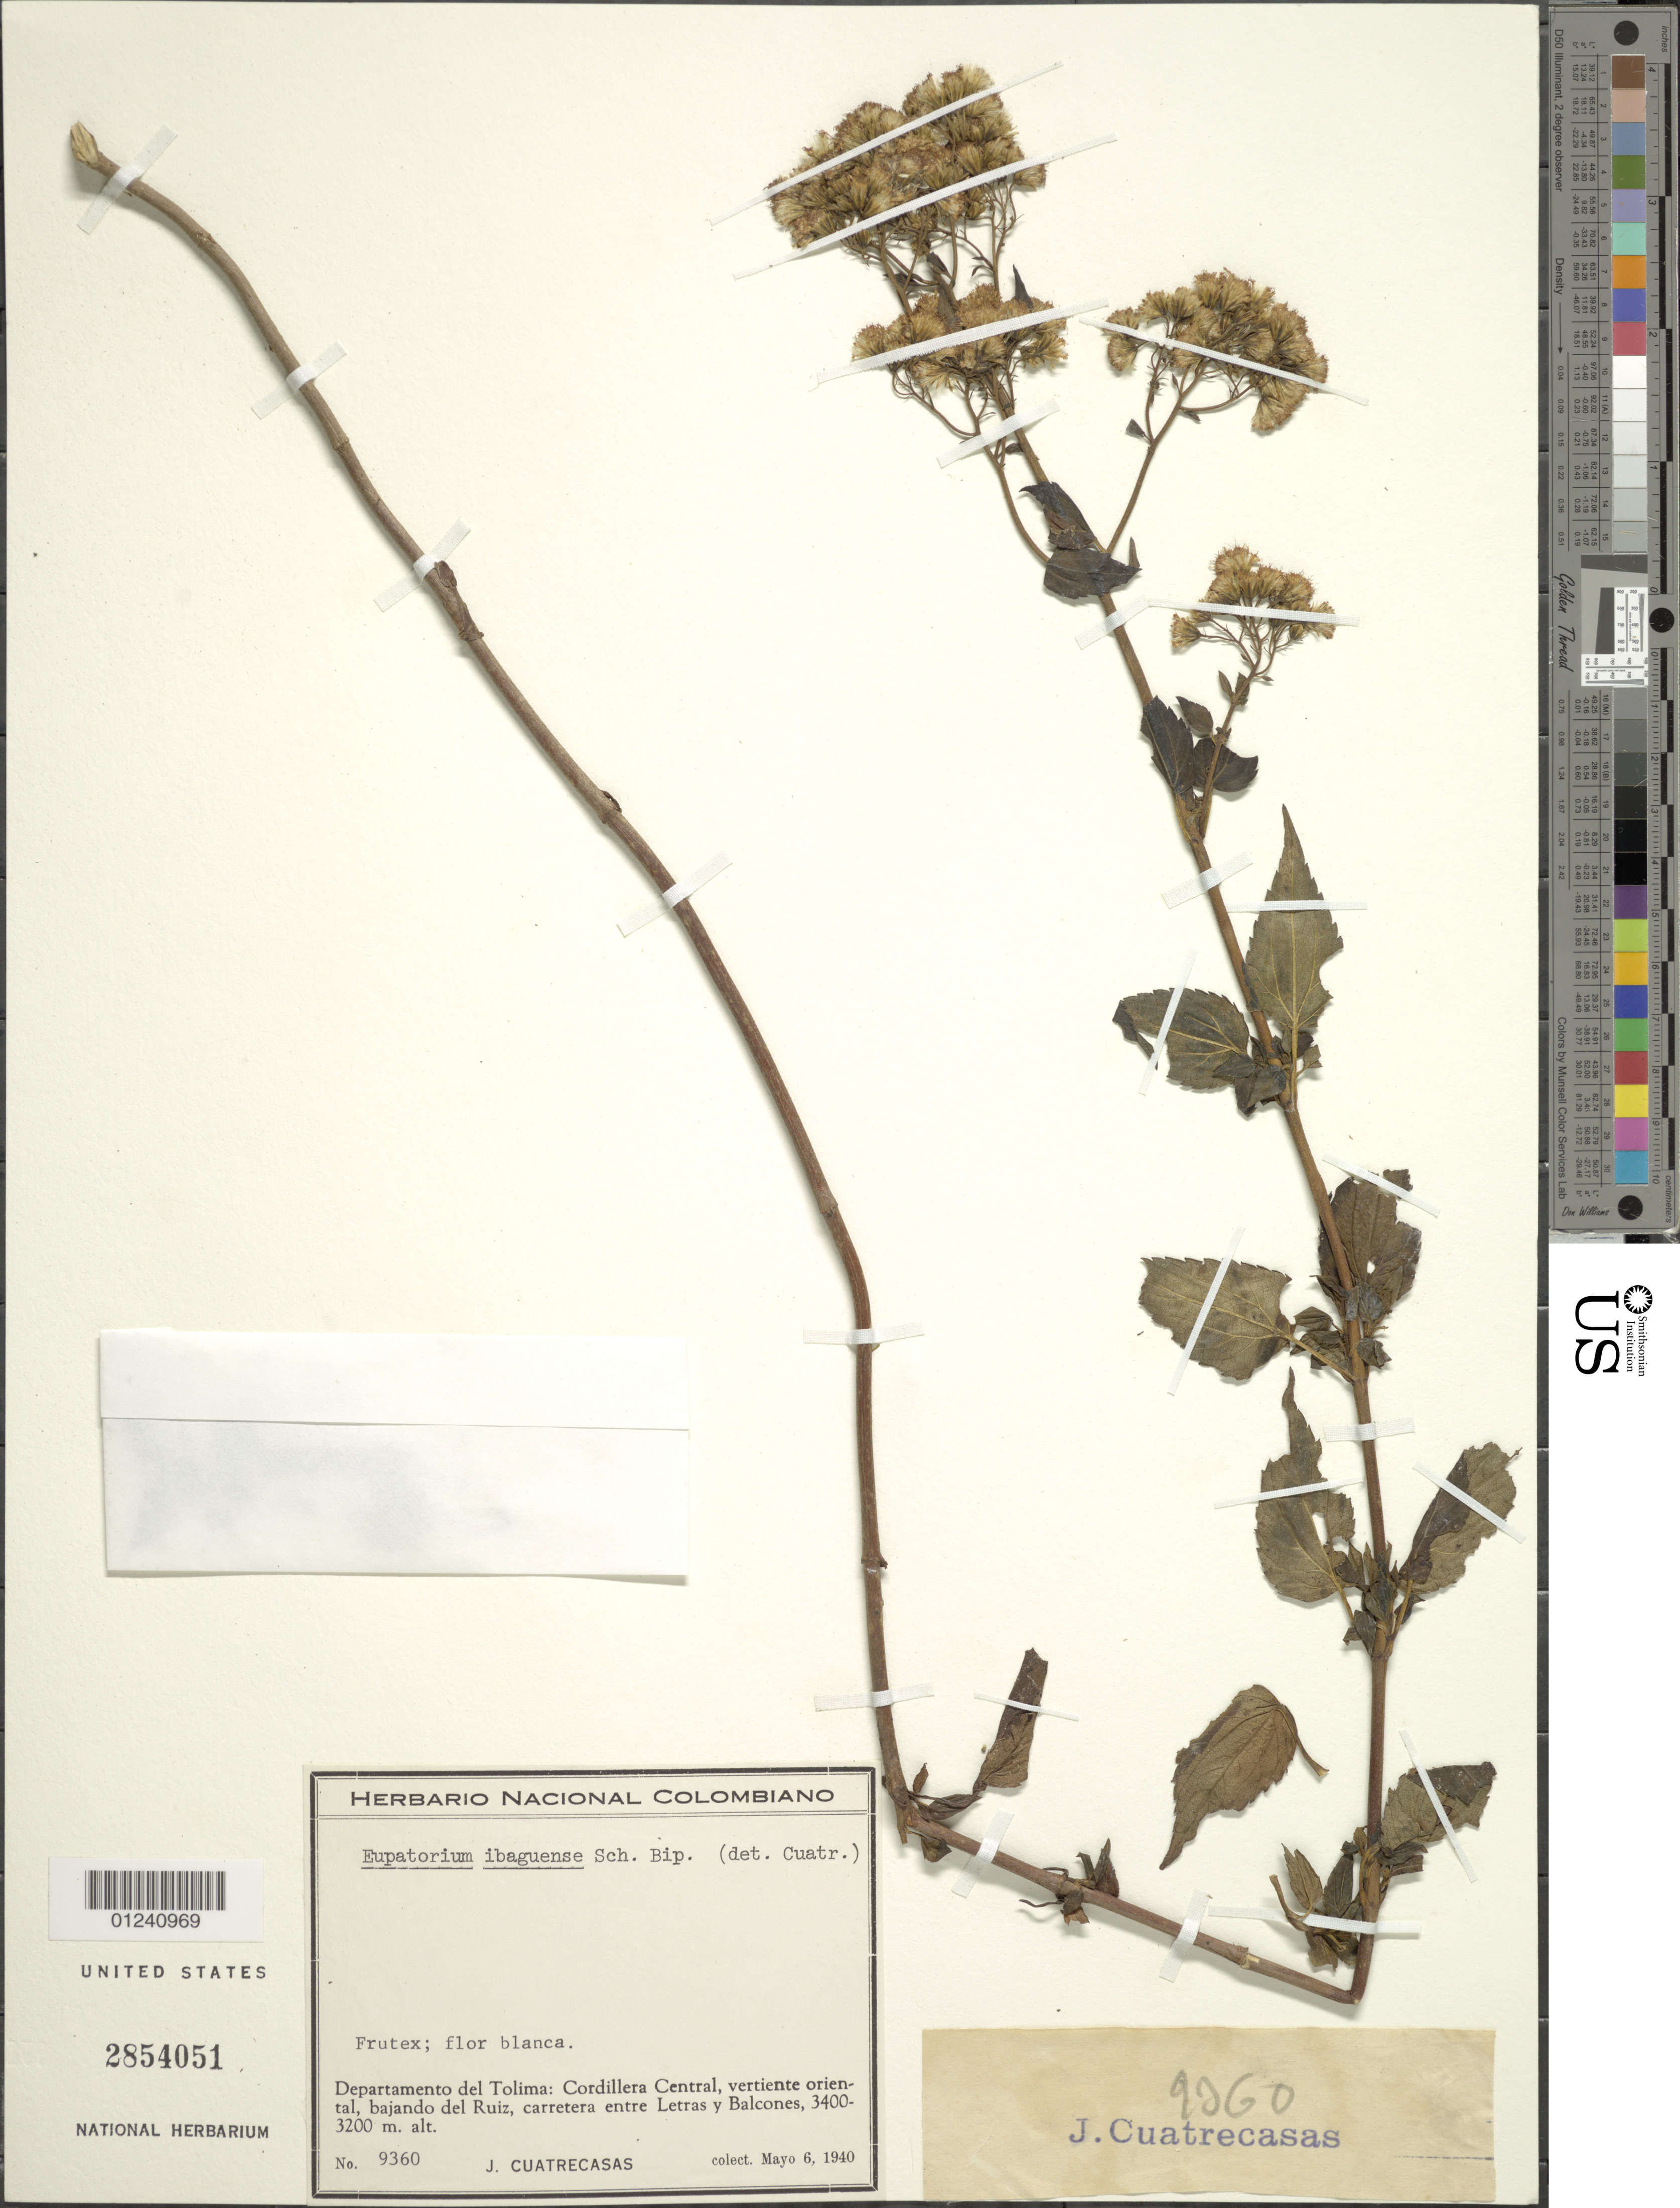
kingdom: Plantae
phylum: Tracheophyta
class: Magnoliopsida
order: Asterales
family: Asteraceae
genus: Ageratina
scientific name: Ageratina ibaguensis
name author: (Sch. Bip. ex Hieron.) R.M. King & H. Rob.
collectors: J. Cuatrecasas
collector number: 9360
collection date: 1940-05-06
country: Colombia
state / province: Tolima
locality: Bajando del Ruiz; carretera entre Letras y Balcones.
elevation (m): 3200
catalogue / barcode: US 2854051